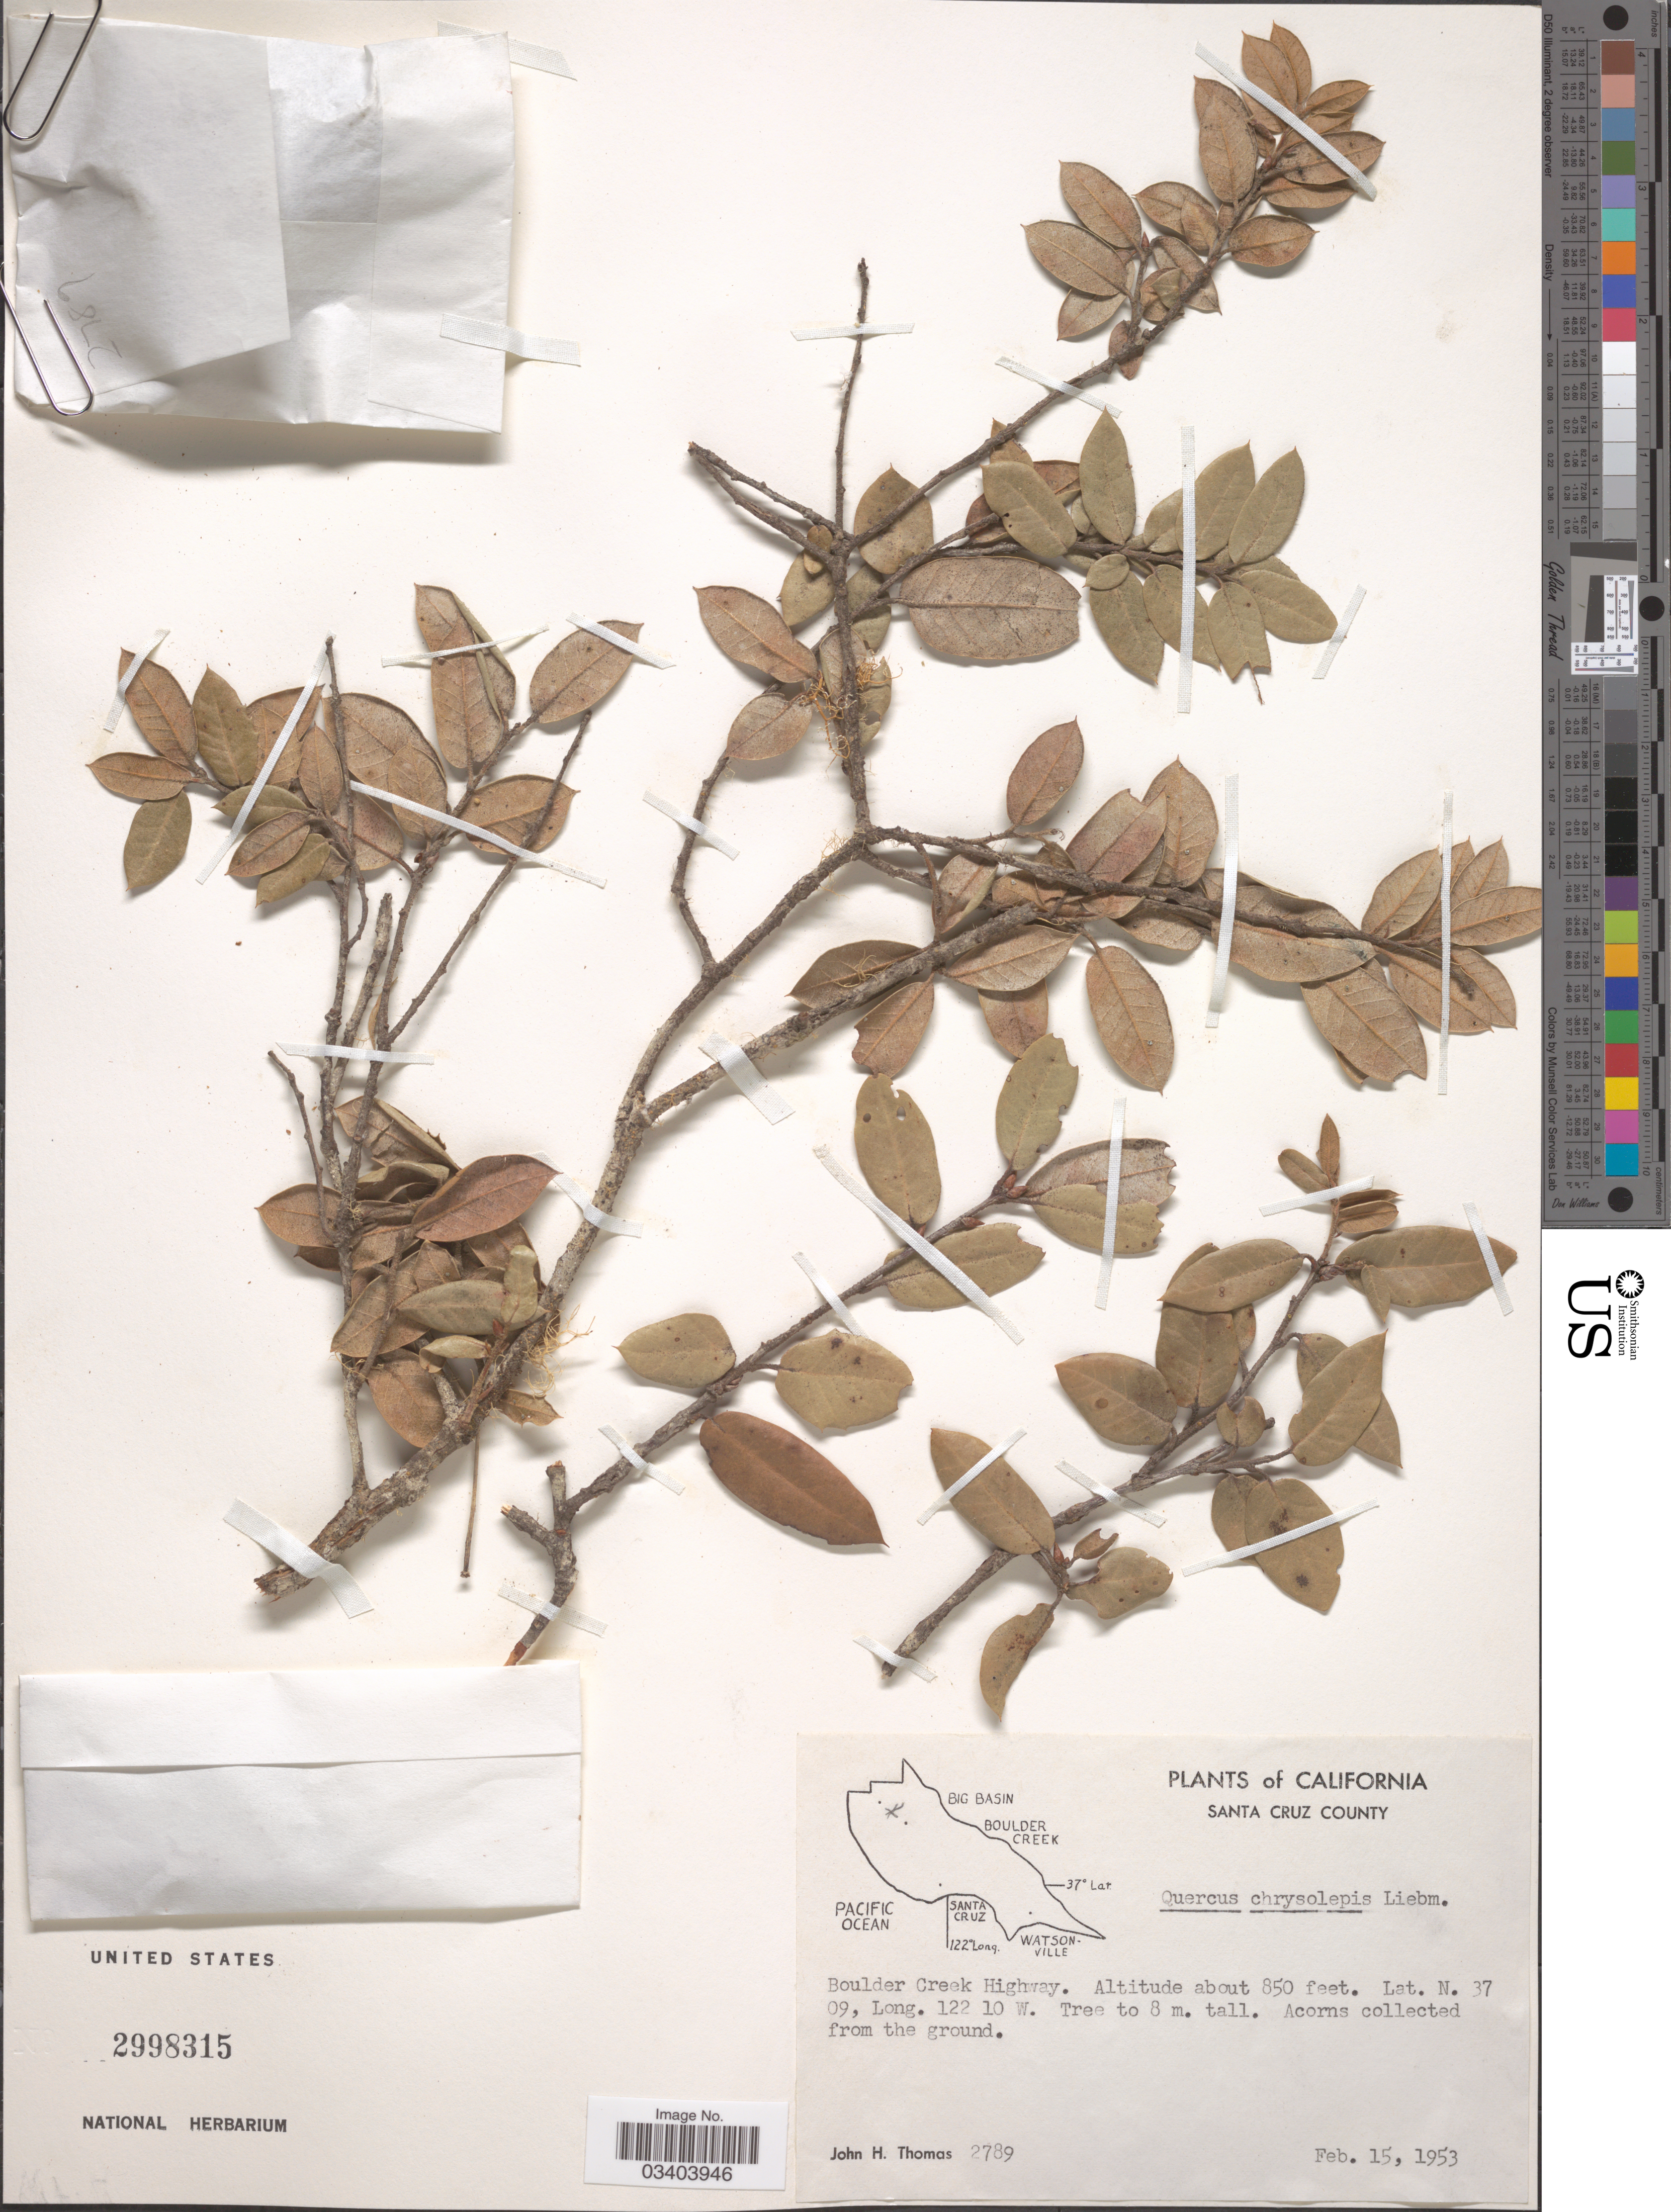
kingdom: Plantae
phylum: Tracheophyta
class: Magnoliopsida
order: Fagales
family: Fagaceae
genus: Quercus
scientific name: Quercus chrysolepis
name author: Liebm.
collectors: J. H. Thomas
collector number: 2789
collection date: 1953-02-15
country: United States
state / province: California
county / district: Santa Cruz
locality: Santa Cruz County. Boulder Creek Highway.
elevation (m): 259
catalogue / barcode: US 2998315